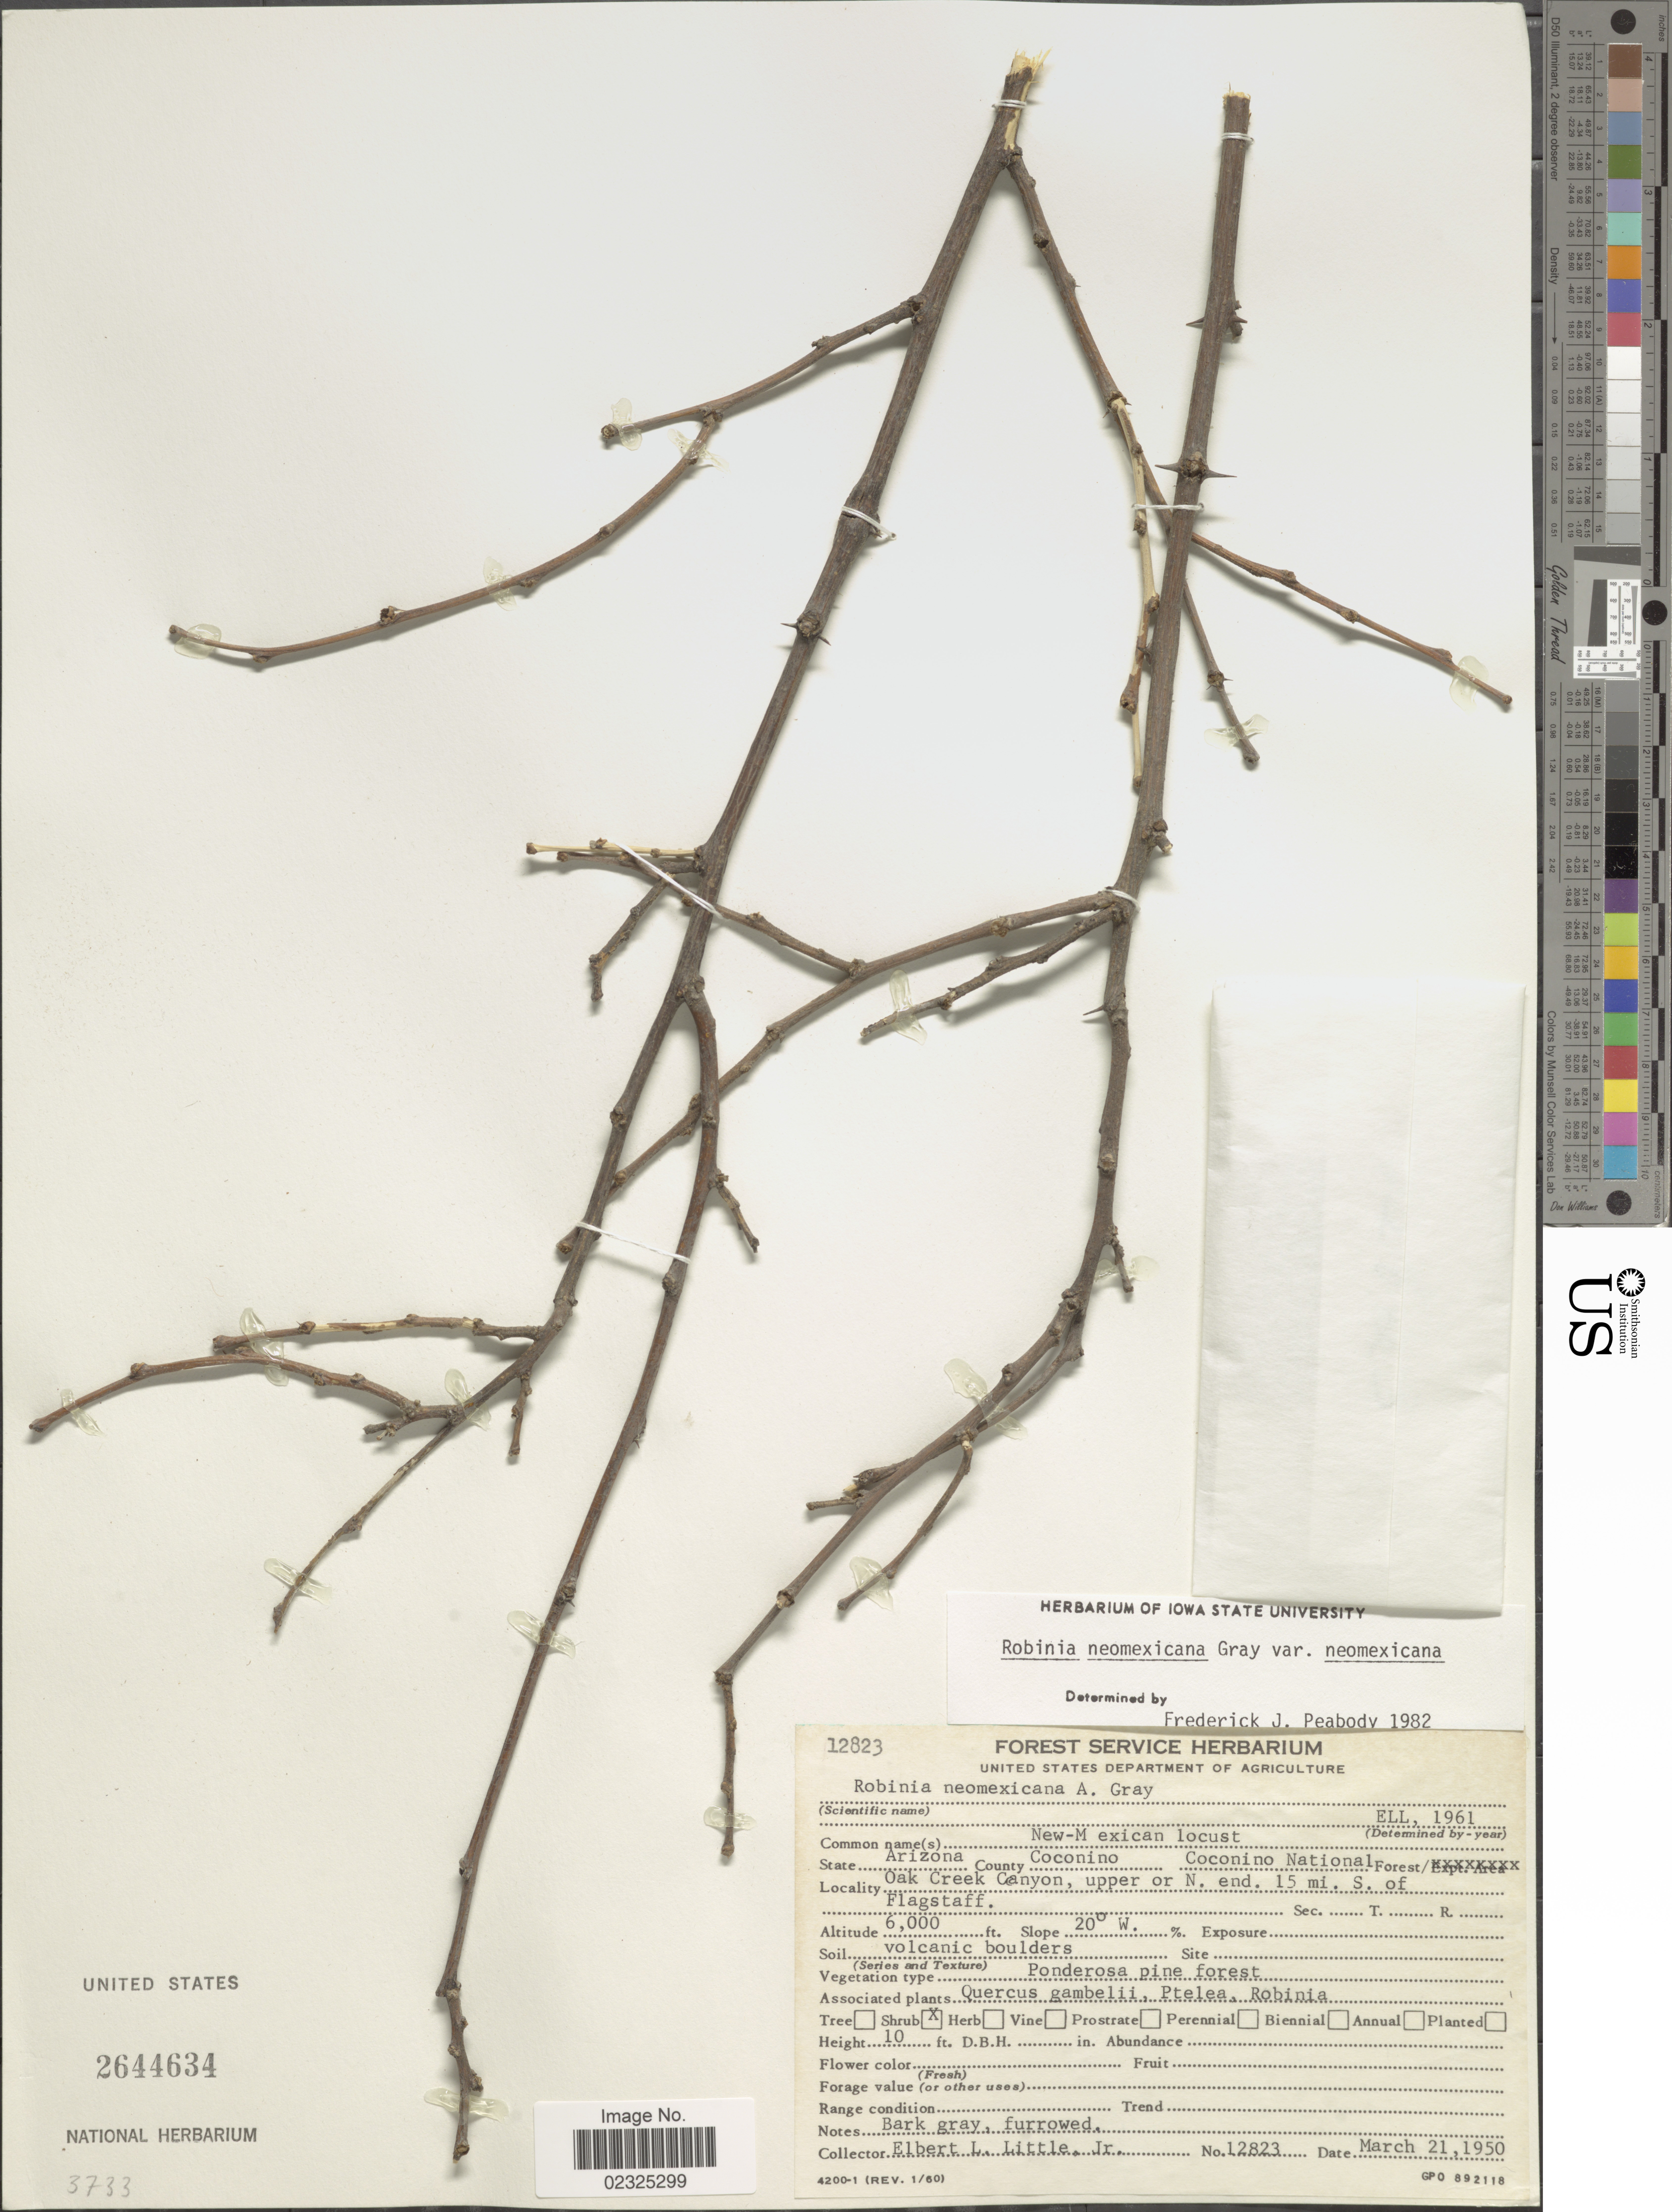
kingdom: Plantae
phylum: Tracheophyta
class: Magnoliopsida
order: Fabales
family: Fabaceae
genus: Robinia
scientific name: Robinia neomexicana var. neomexicana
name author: A. Gray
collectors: E. L. Little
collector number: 12823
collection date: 1950-03-21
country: United States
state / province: Arizona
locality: County Coconino, Coconino National Forest, Oak Creek Canyon, upper or N. end of 15 mi. S. of Flagstaff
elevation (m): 1829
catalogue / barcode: US 2644634